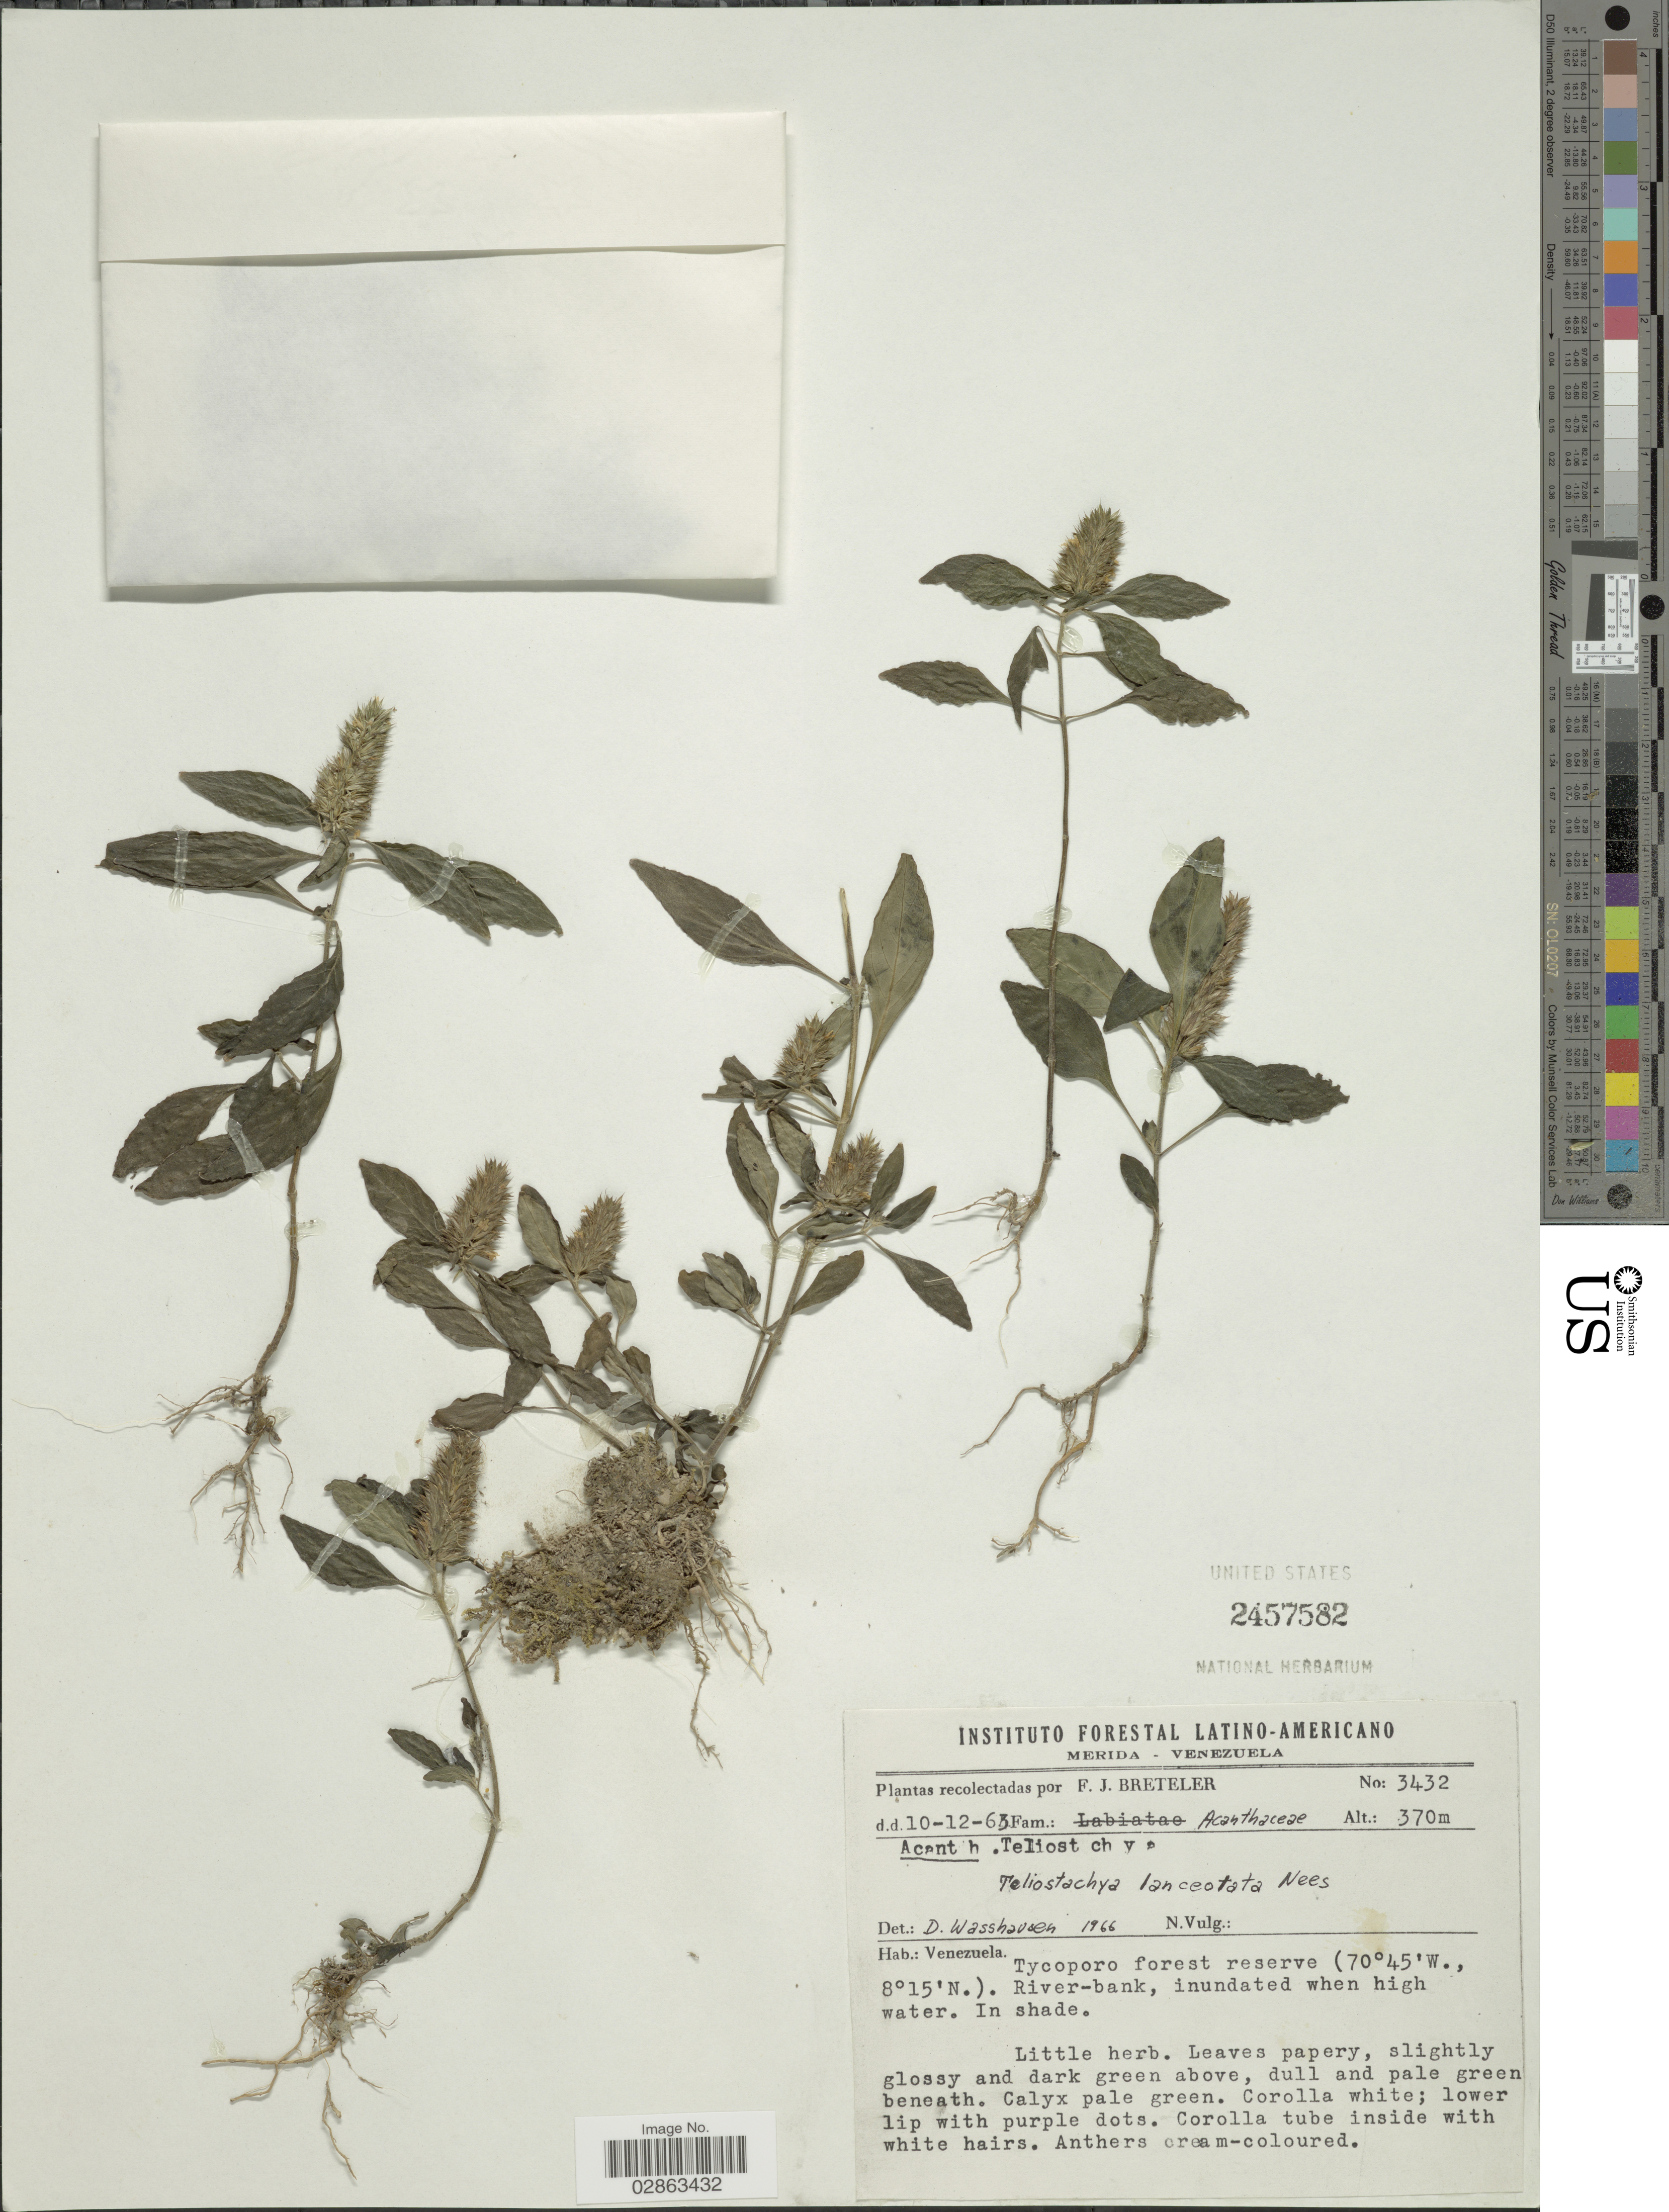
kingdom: Plantae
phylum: Tracheophyta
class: Magnoliopsida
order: Lamiales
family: Acanthaceae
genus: Teliostachya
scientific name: Teliostachya alopecuroidea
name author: (Vahl) Nees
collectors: F. J. Breteler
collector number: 3432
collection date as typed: Transcribed d/m/y: 10/12/63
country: Venezuela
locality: Tycoporo forest reserve.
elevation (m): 370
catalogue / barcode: US 2457582